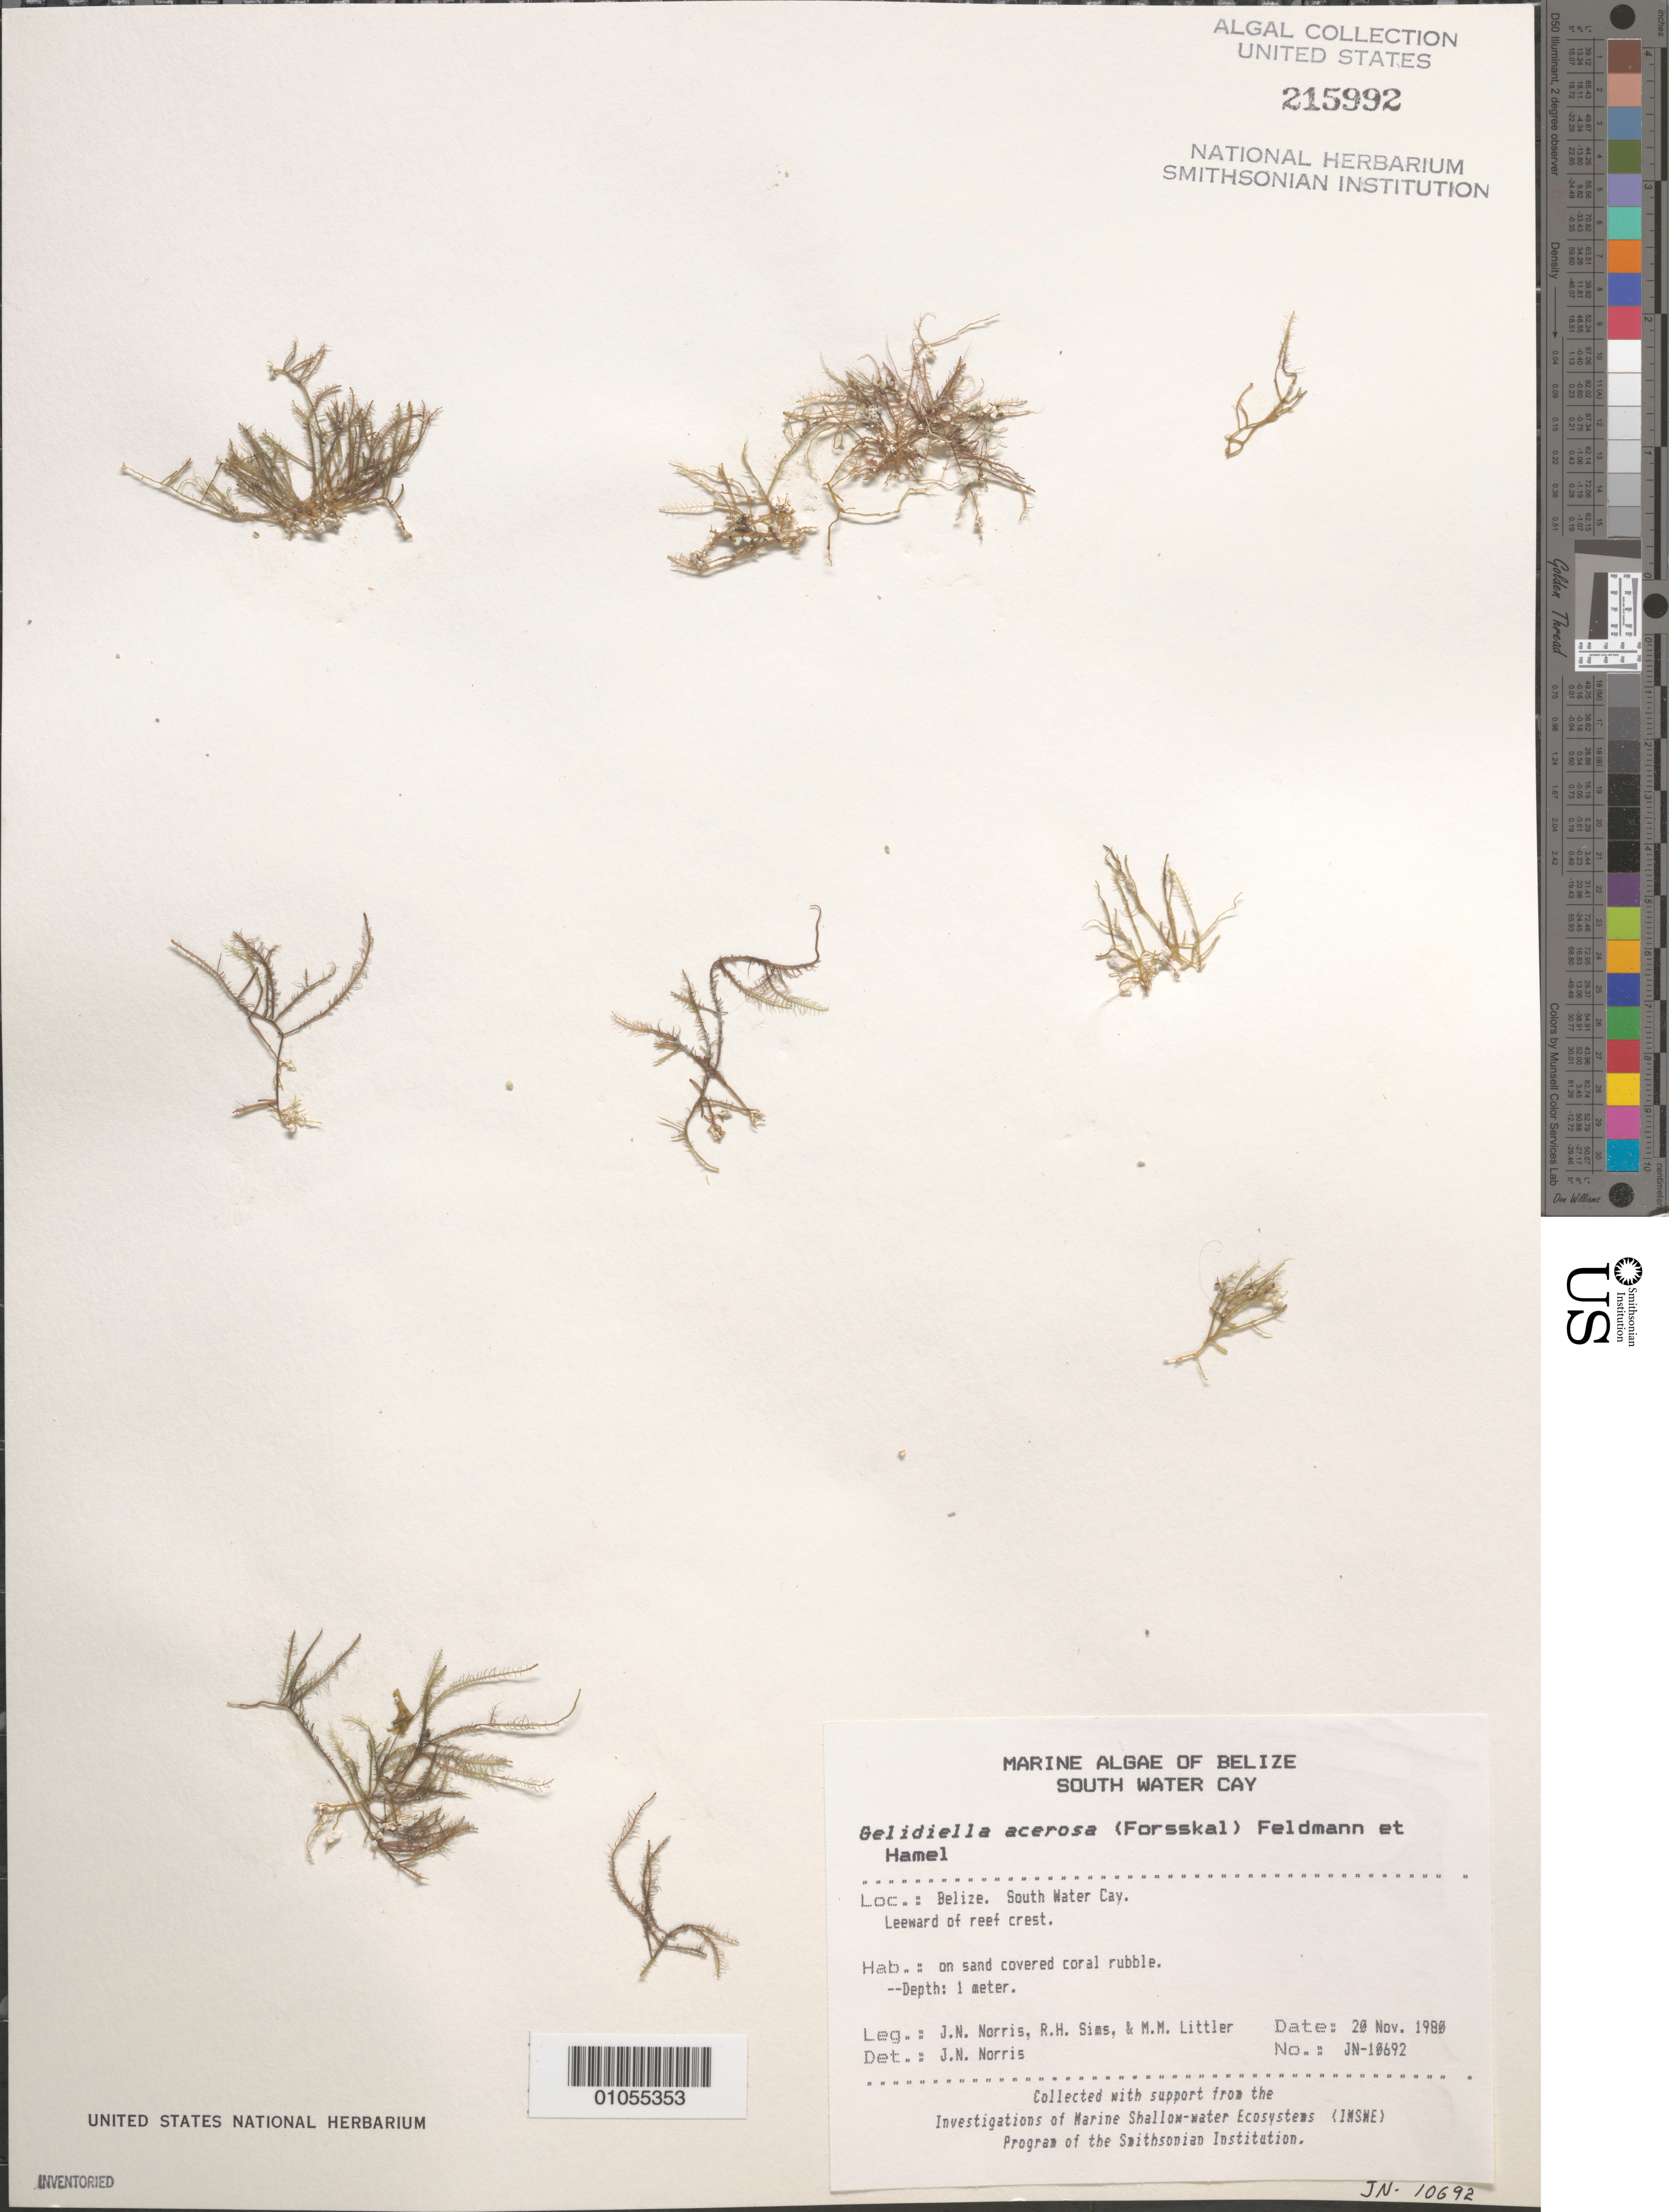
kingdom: Plantae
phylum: Rhodophyta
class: Florideophyceae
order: Gelidiales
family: Gelidiellaceae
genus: Gelidiella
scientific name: Gelidiella acerosa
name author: (Forssk.) Feldmann & G. Hamel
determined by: Norris, James N.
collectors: J. N. Norris, R. H. Sims & M. M. Littler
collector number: JN-10692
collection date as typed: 20 Nov 1980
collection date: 1980-11-20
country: Belize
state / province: Stann Creek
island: South Water Cay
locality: Leeward of reef crest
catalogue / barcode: US 215992